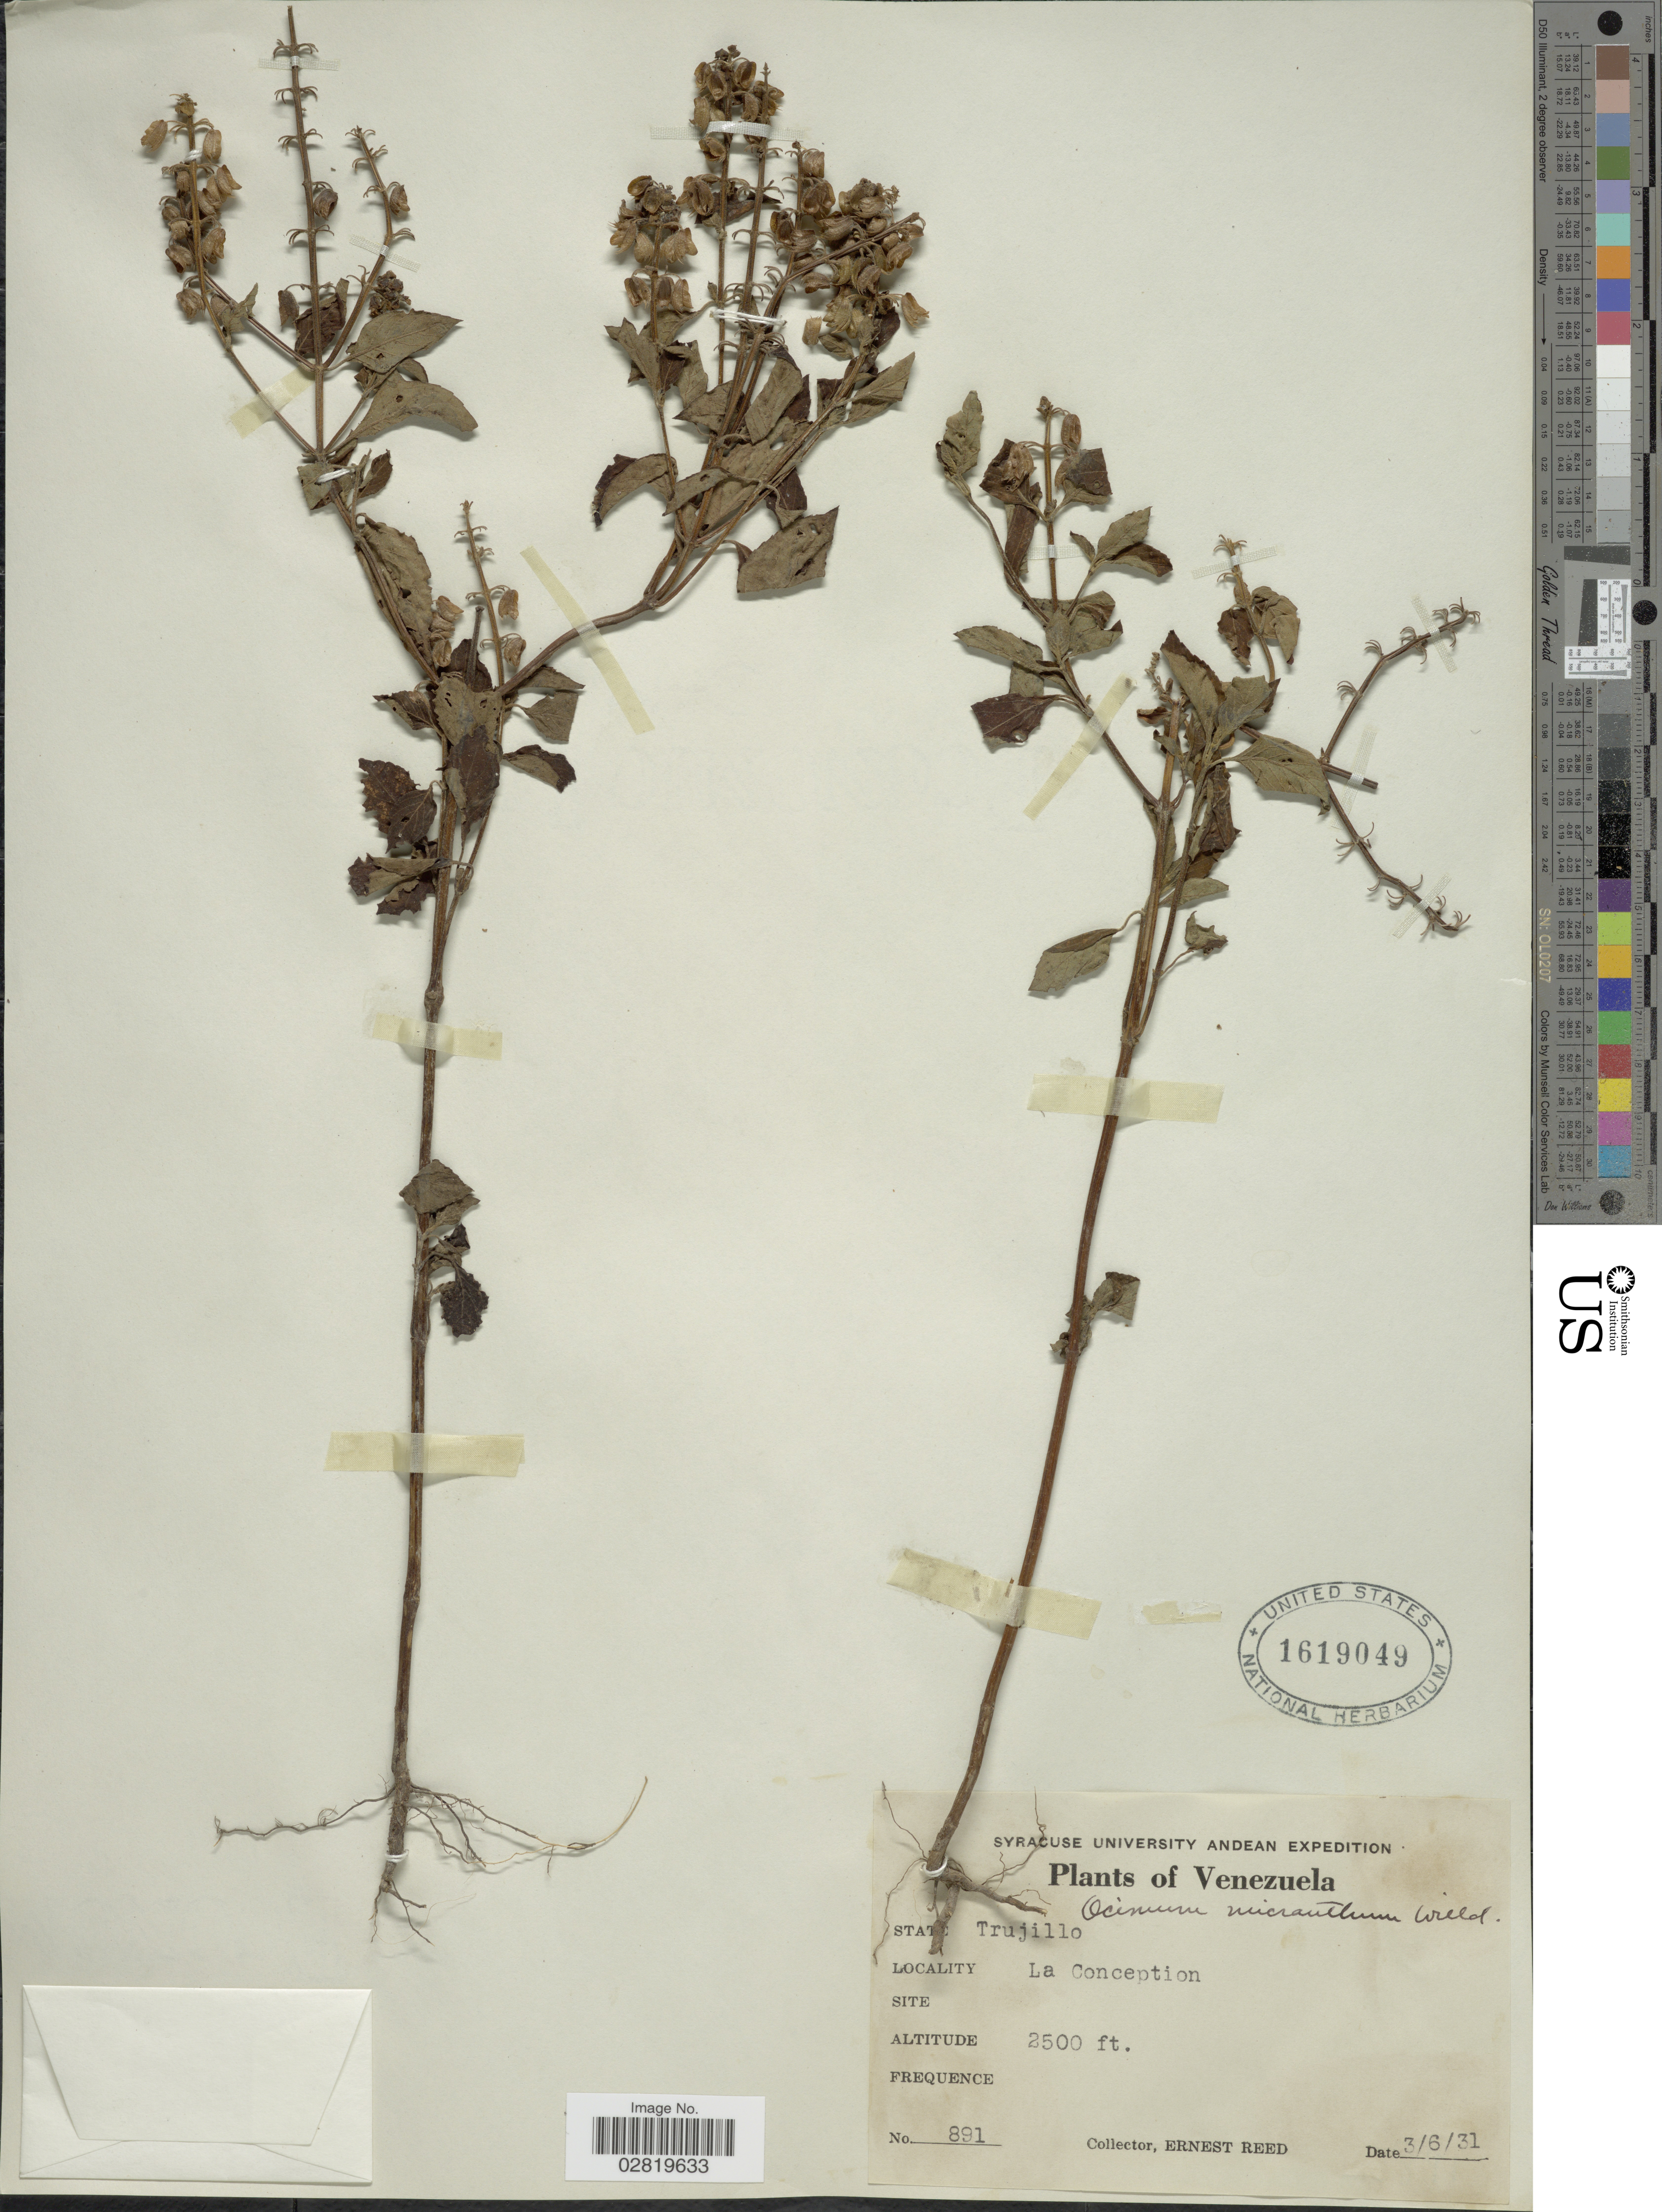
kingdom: Plantae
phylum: Tracheophyta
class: Magnoliopsida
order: Lamiales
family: Lamiaceae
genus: Ocimum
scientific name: Ocimum micranthum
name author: Willd.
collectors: E. Reed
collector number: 891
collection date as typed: Transcribed d/m/y: 3/6/31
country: Venezuela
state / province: Trujillo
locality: La Conception.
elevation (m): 762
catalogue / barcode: US 1619049